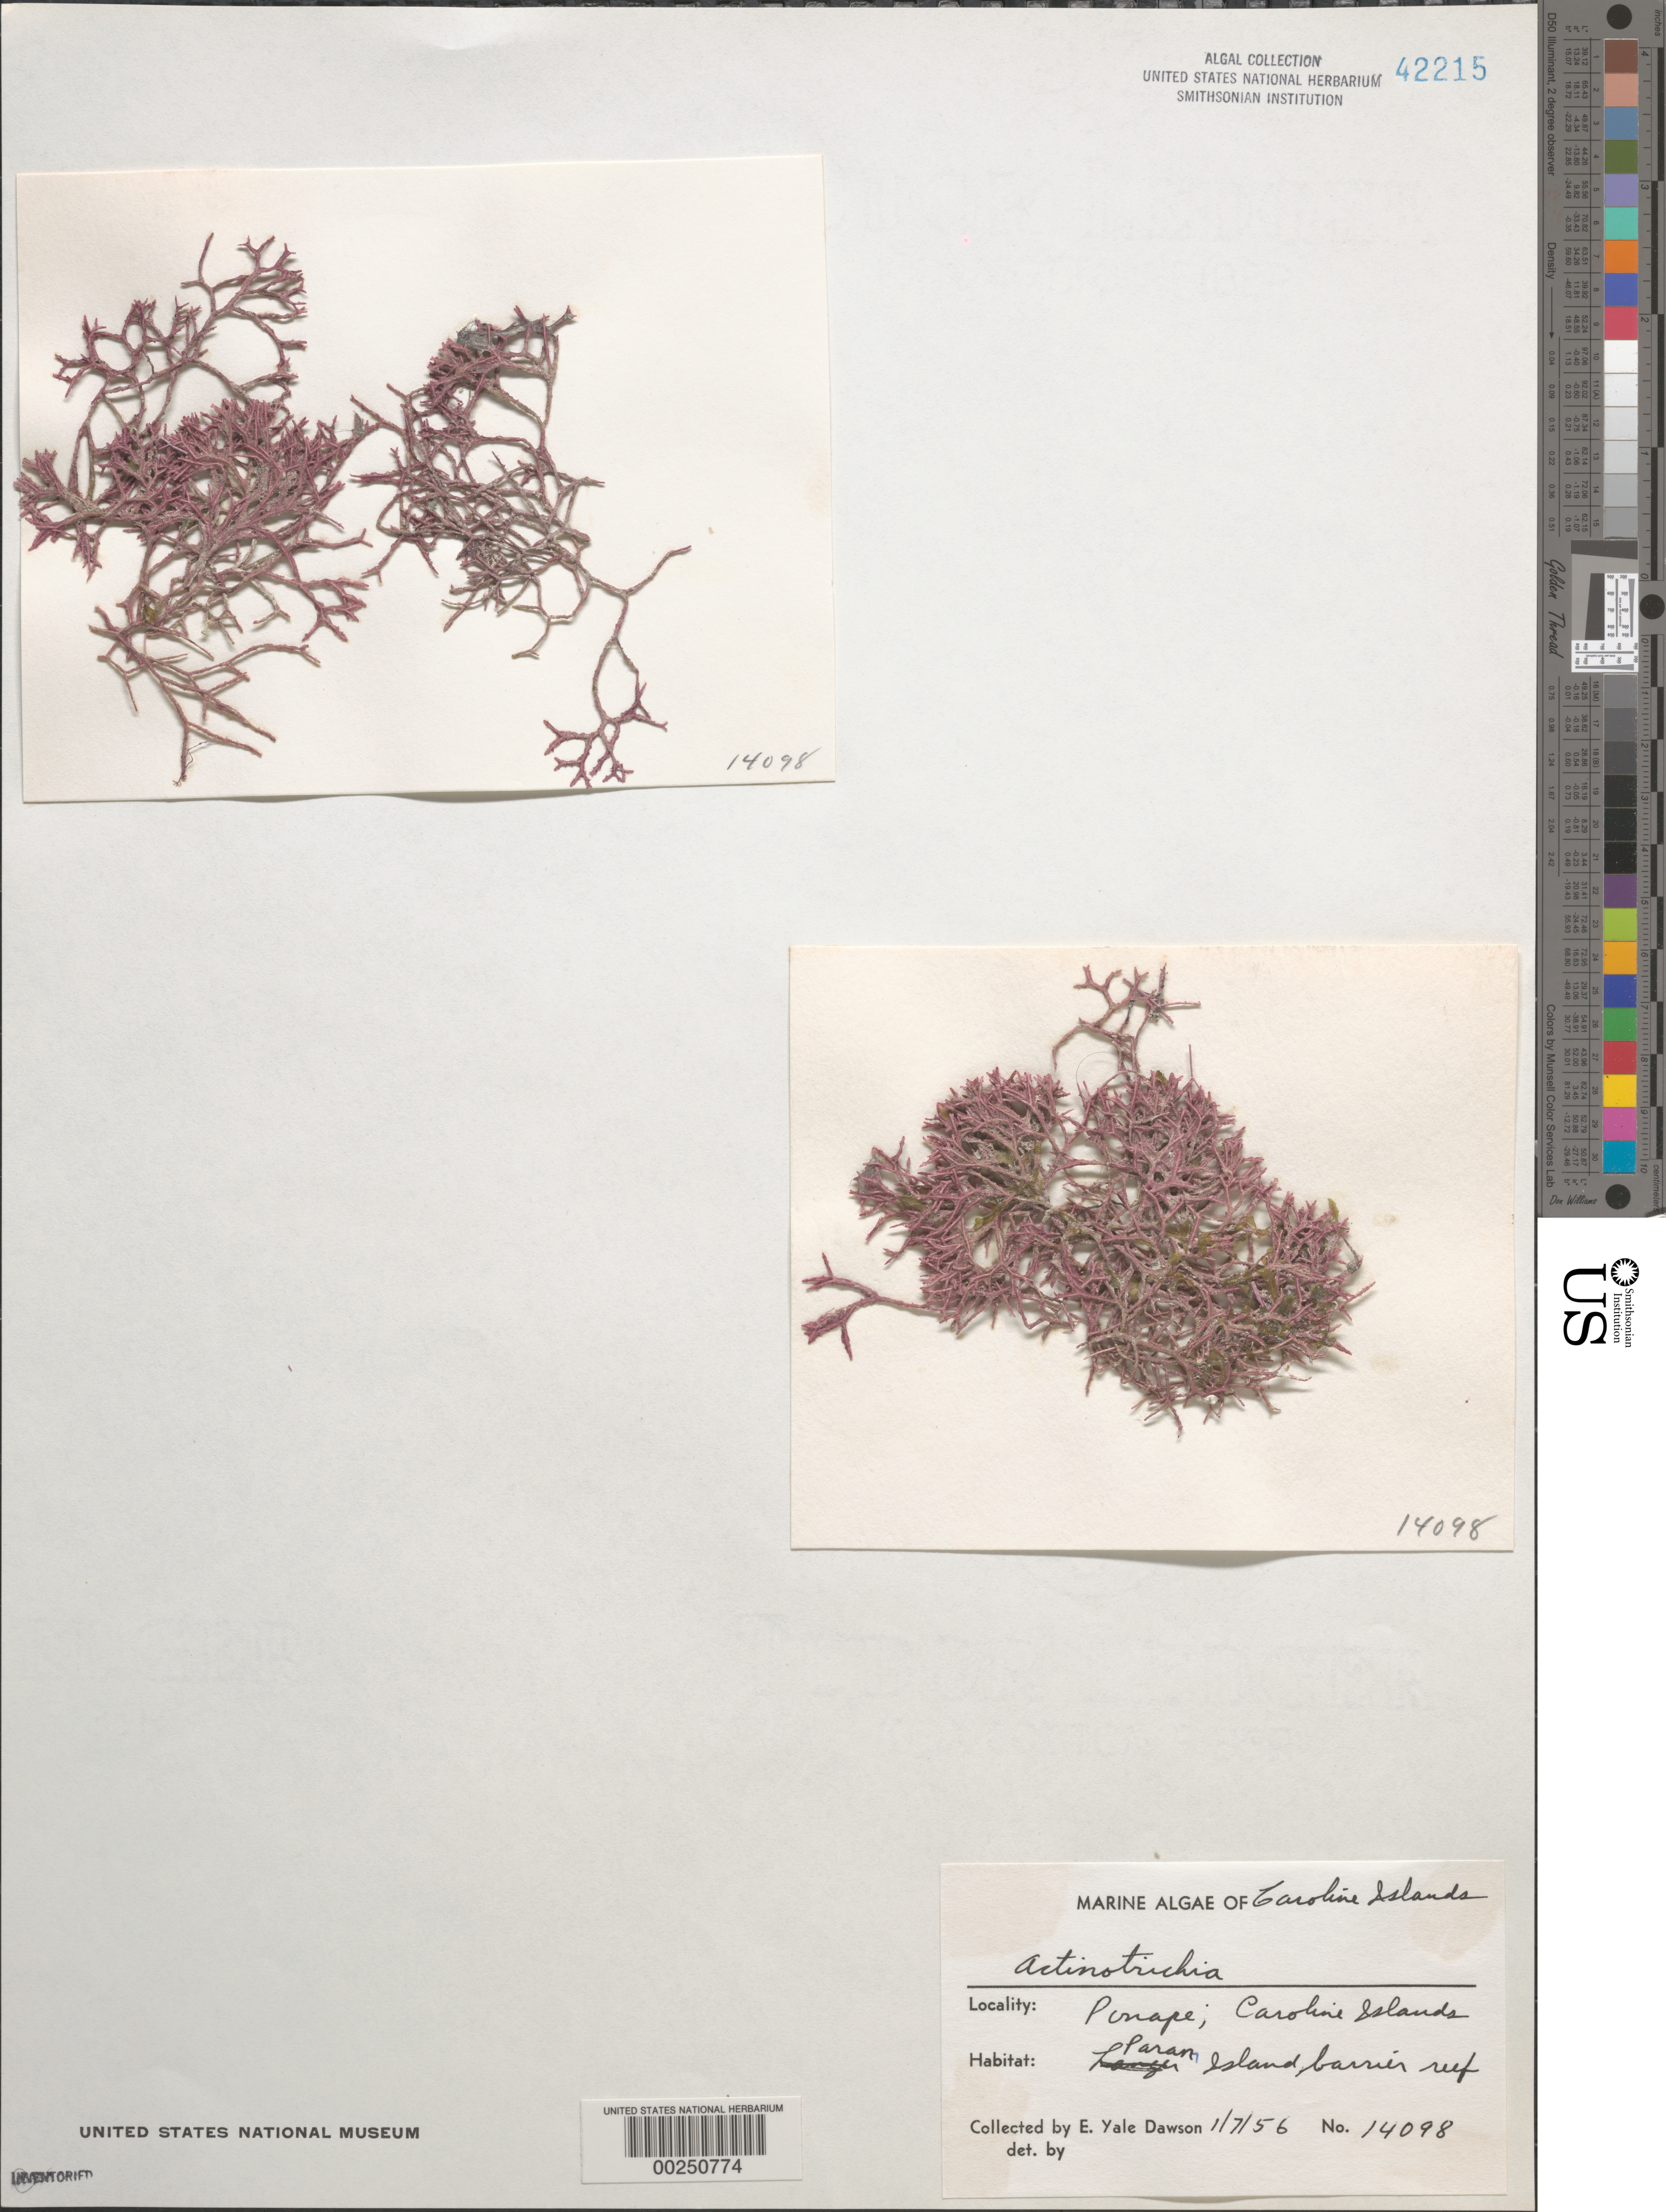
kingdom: Plantae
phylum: Rhodophyta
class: Florideophyceae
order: Nemaliales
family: Galaxauraceae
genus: Actinotrichia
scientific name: Actinotrichia sp.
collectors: E. Y. Dawson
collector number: EYD 14098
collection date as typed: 07 Jan 1956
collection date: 1956-01-07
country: Micronesia, Federated States of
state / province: Truk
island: Parem [Param]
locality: Barrier reef edge north of island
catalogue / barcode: US 42215